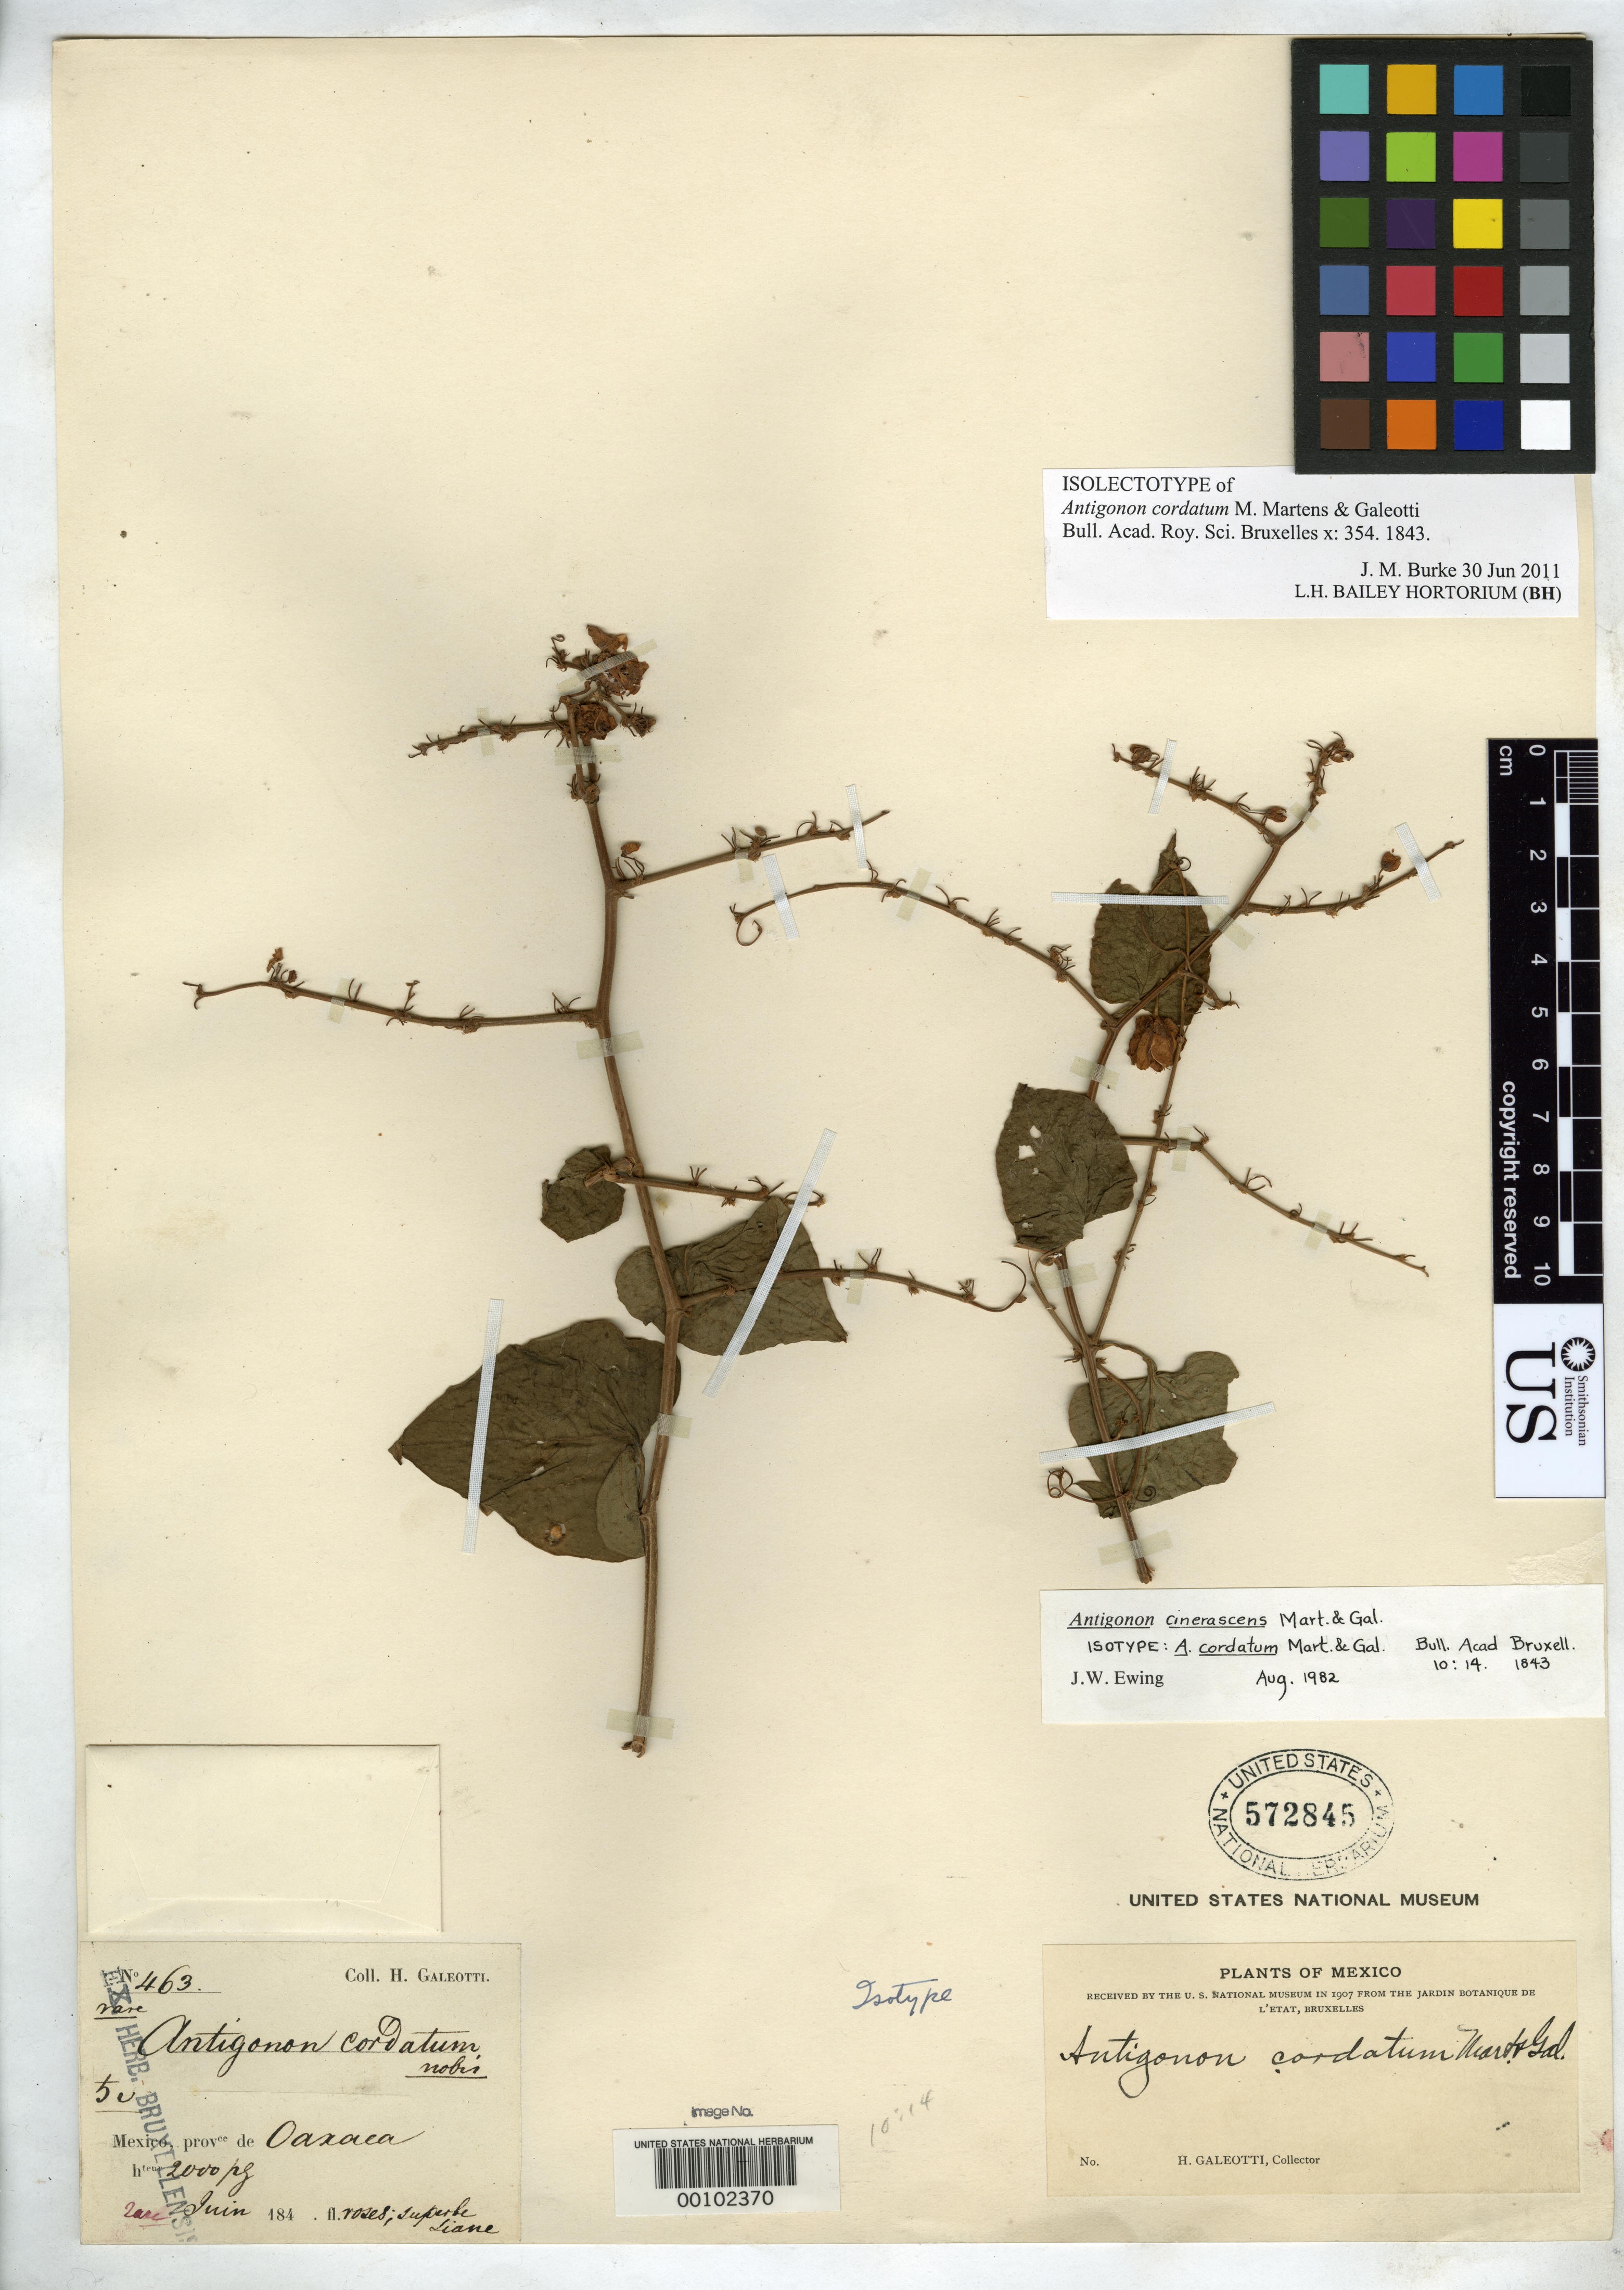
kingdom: Plantae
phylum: Tracheophyta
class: Magnoliopsida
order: Caryophyllales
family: Polygonaceae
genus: Antigonon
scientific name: Antigonon cordatum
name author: M. Martens & Galeotti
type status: Isotype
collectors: H. G. Galeotti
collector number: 463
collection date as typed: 184-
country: Mexico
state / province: Oaxaca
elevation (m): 610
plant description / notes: Annotated by J.M. Burke (2011) as "isolectotype", apparently ined.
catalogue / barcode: US 572845